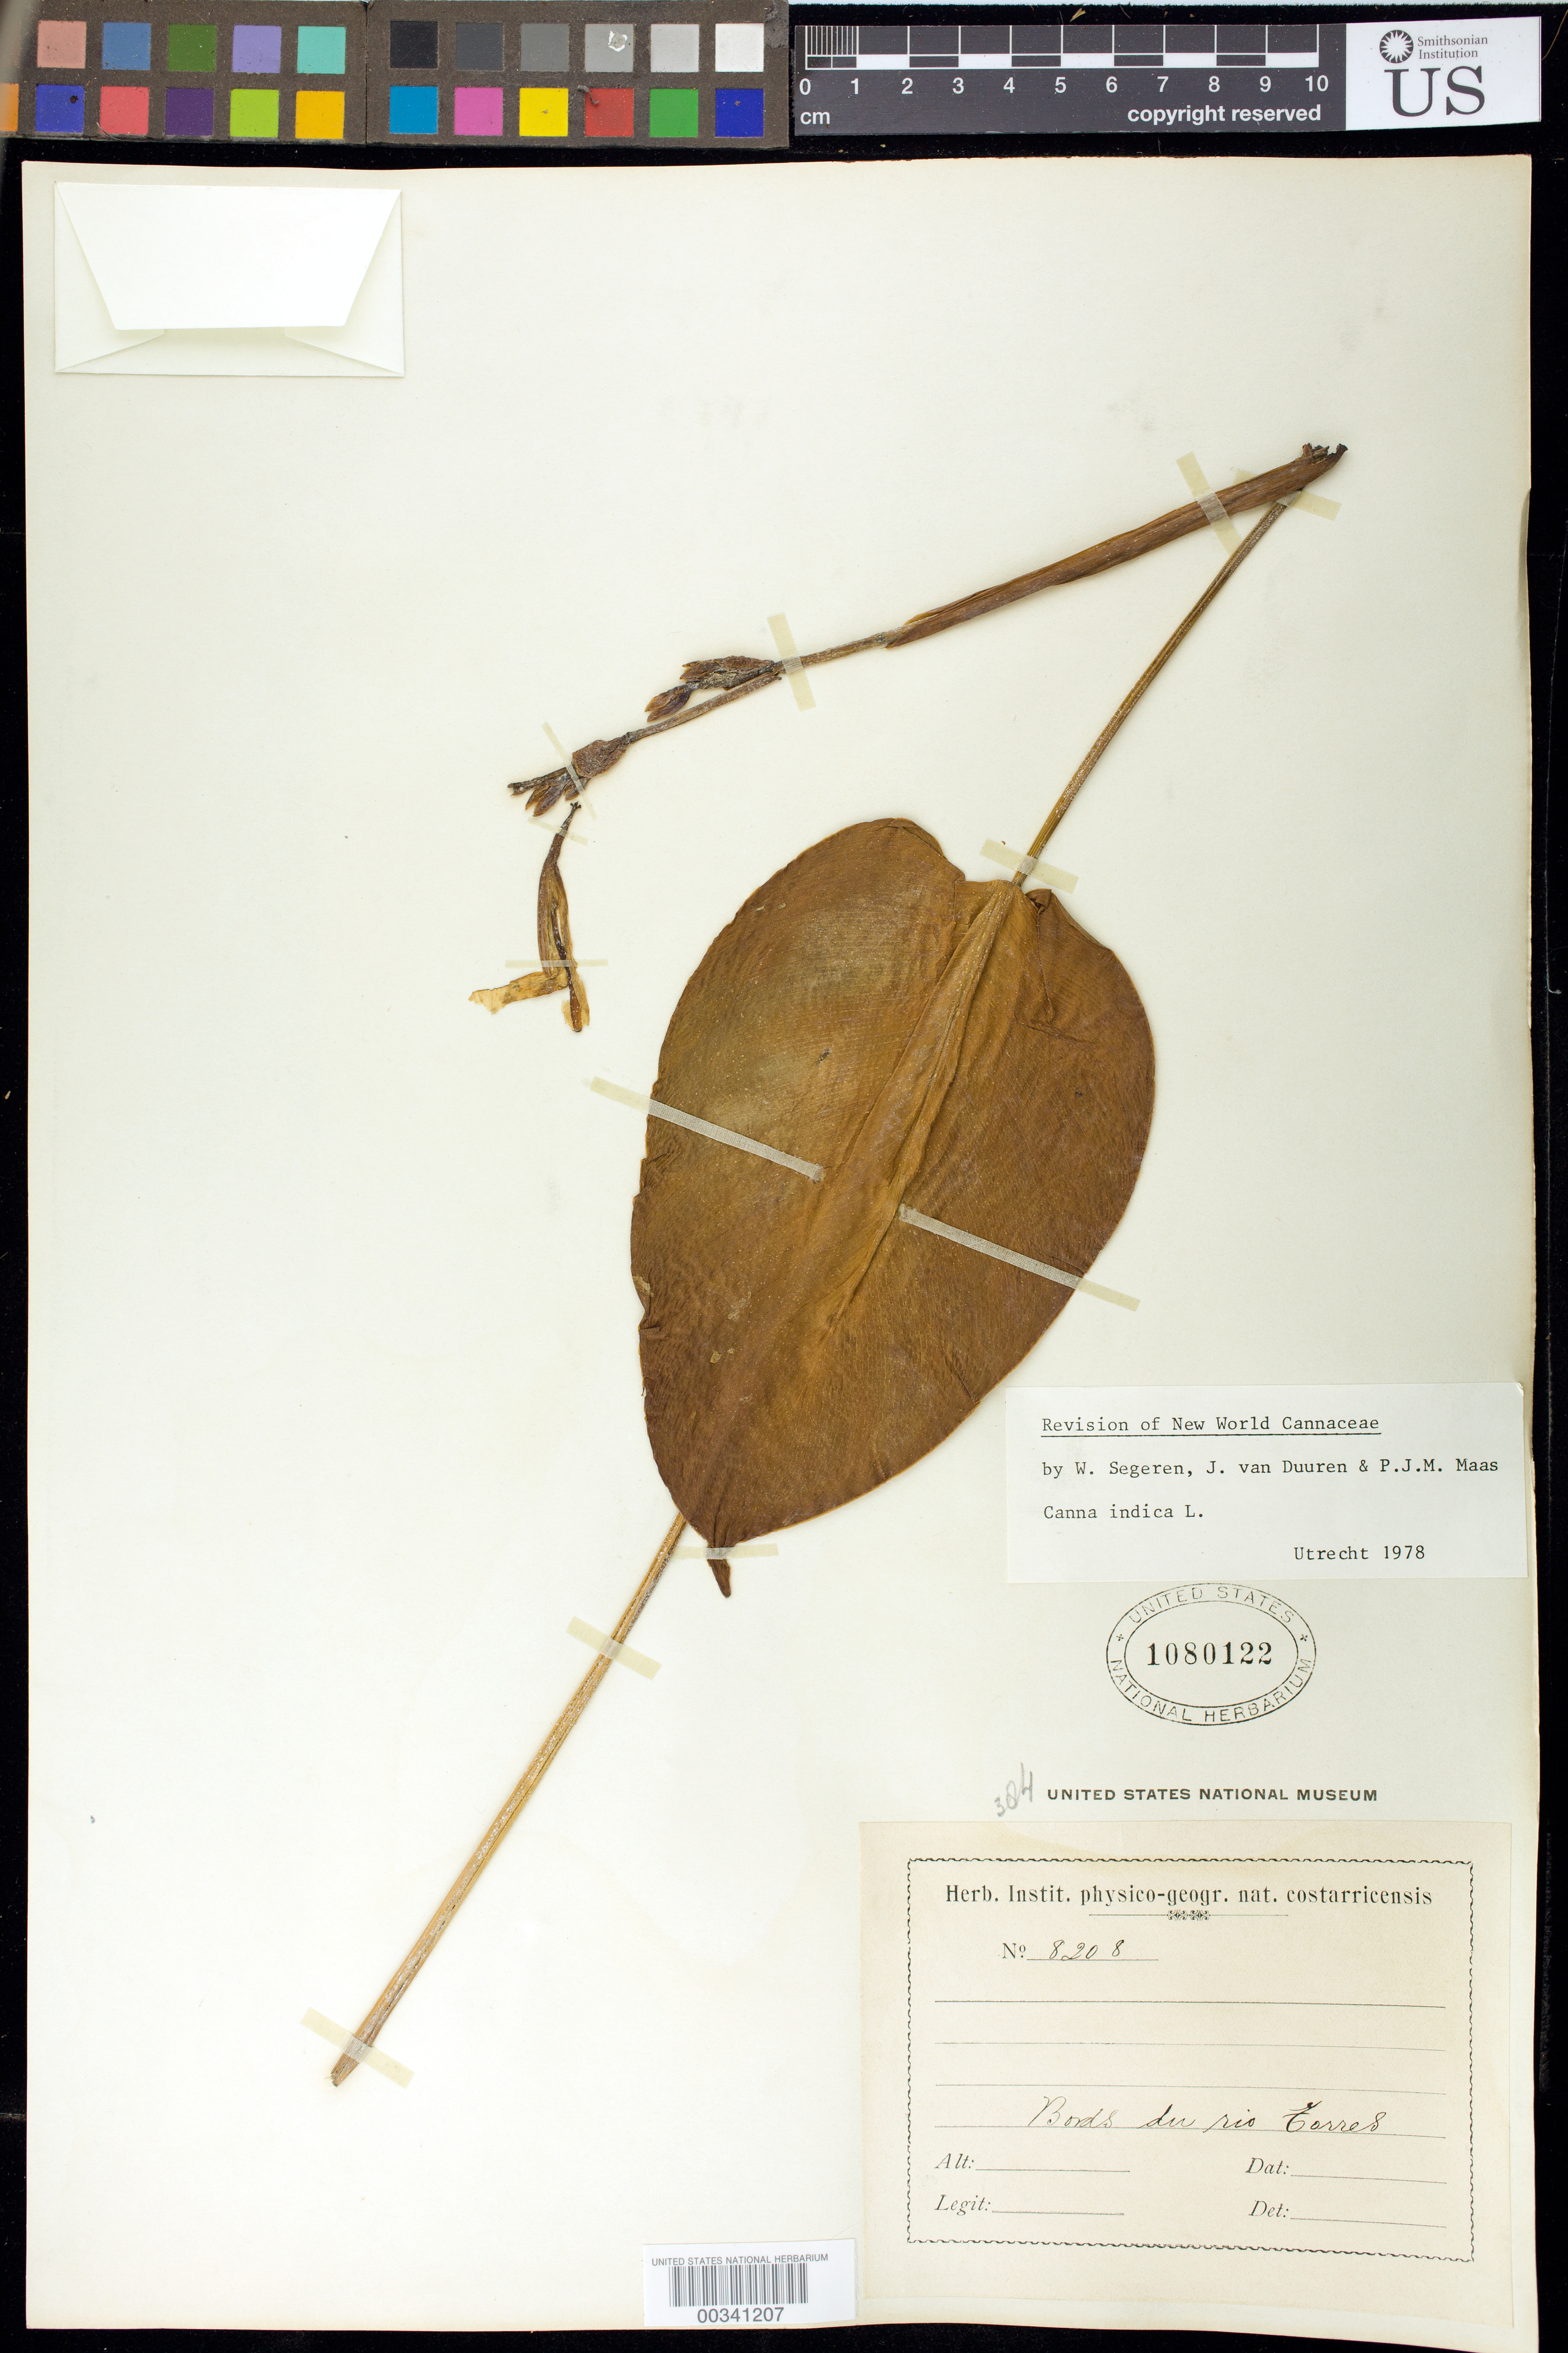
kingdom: Plantae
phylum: Tracheophyta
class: Liliopsida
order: Zingiberales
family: Cannaceae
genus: Canna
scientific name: Canna indica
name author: L.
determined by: Segeren, W.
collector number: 8208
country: Costa Rica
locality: Bords du Rio Torres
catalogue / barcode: US 1080122